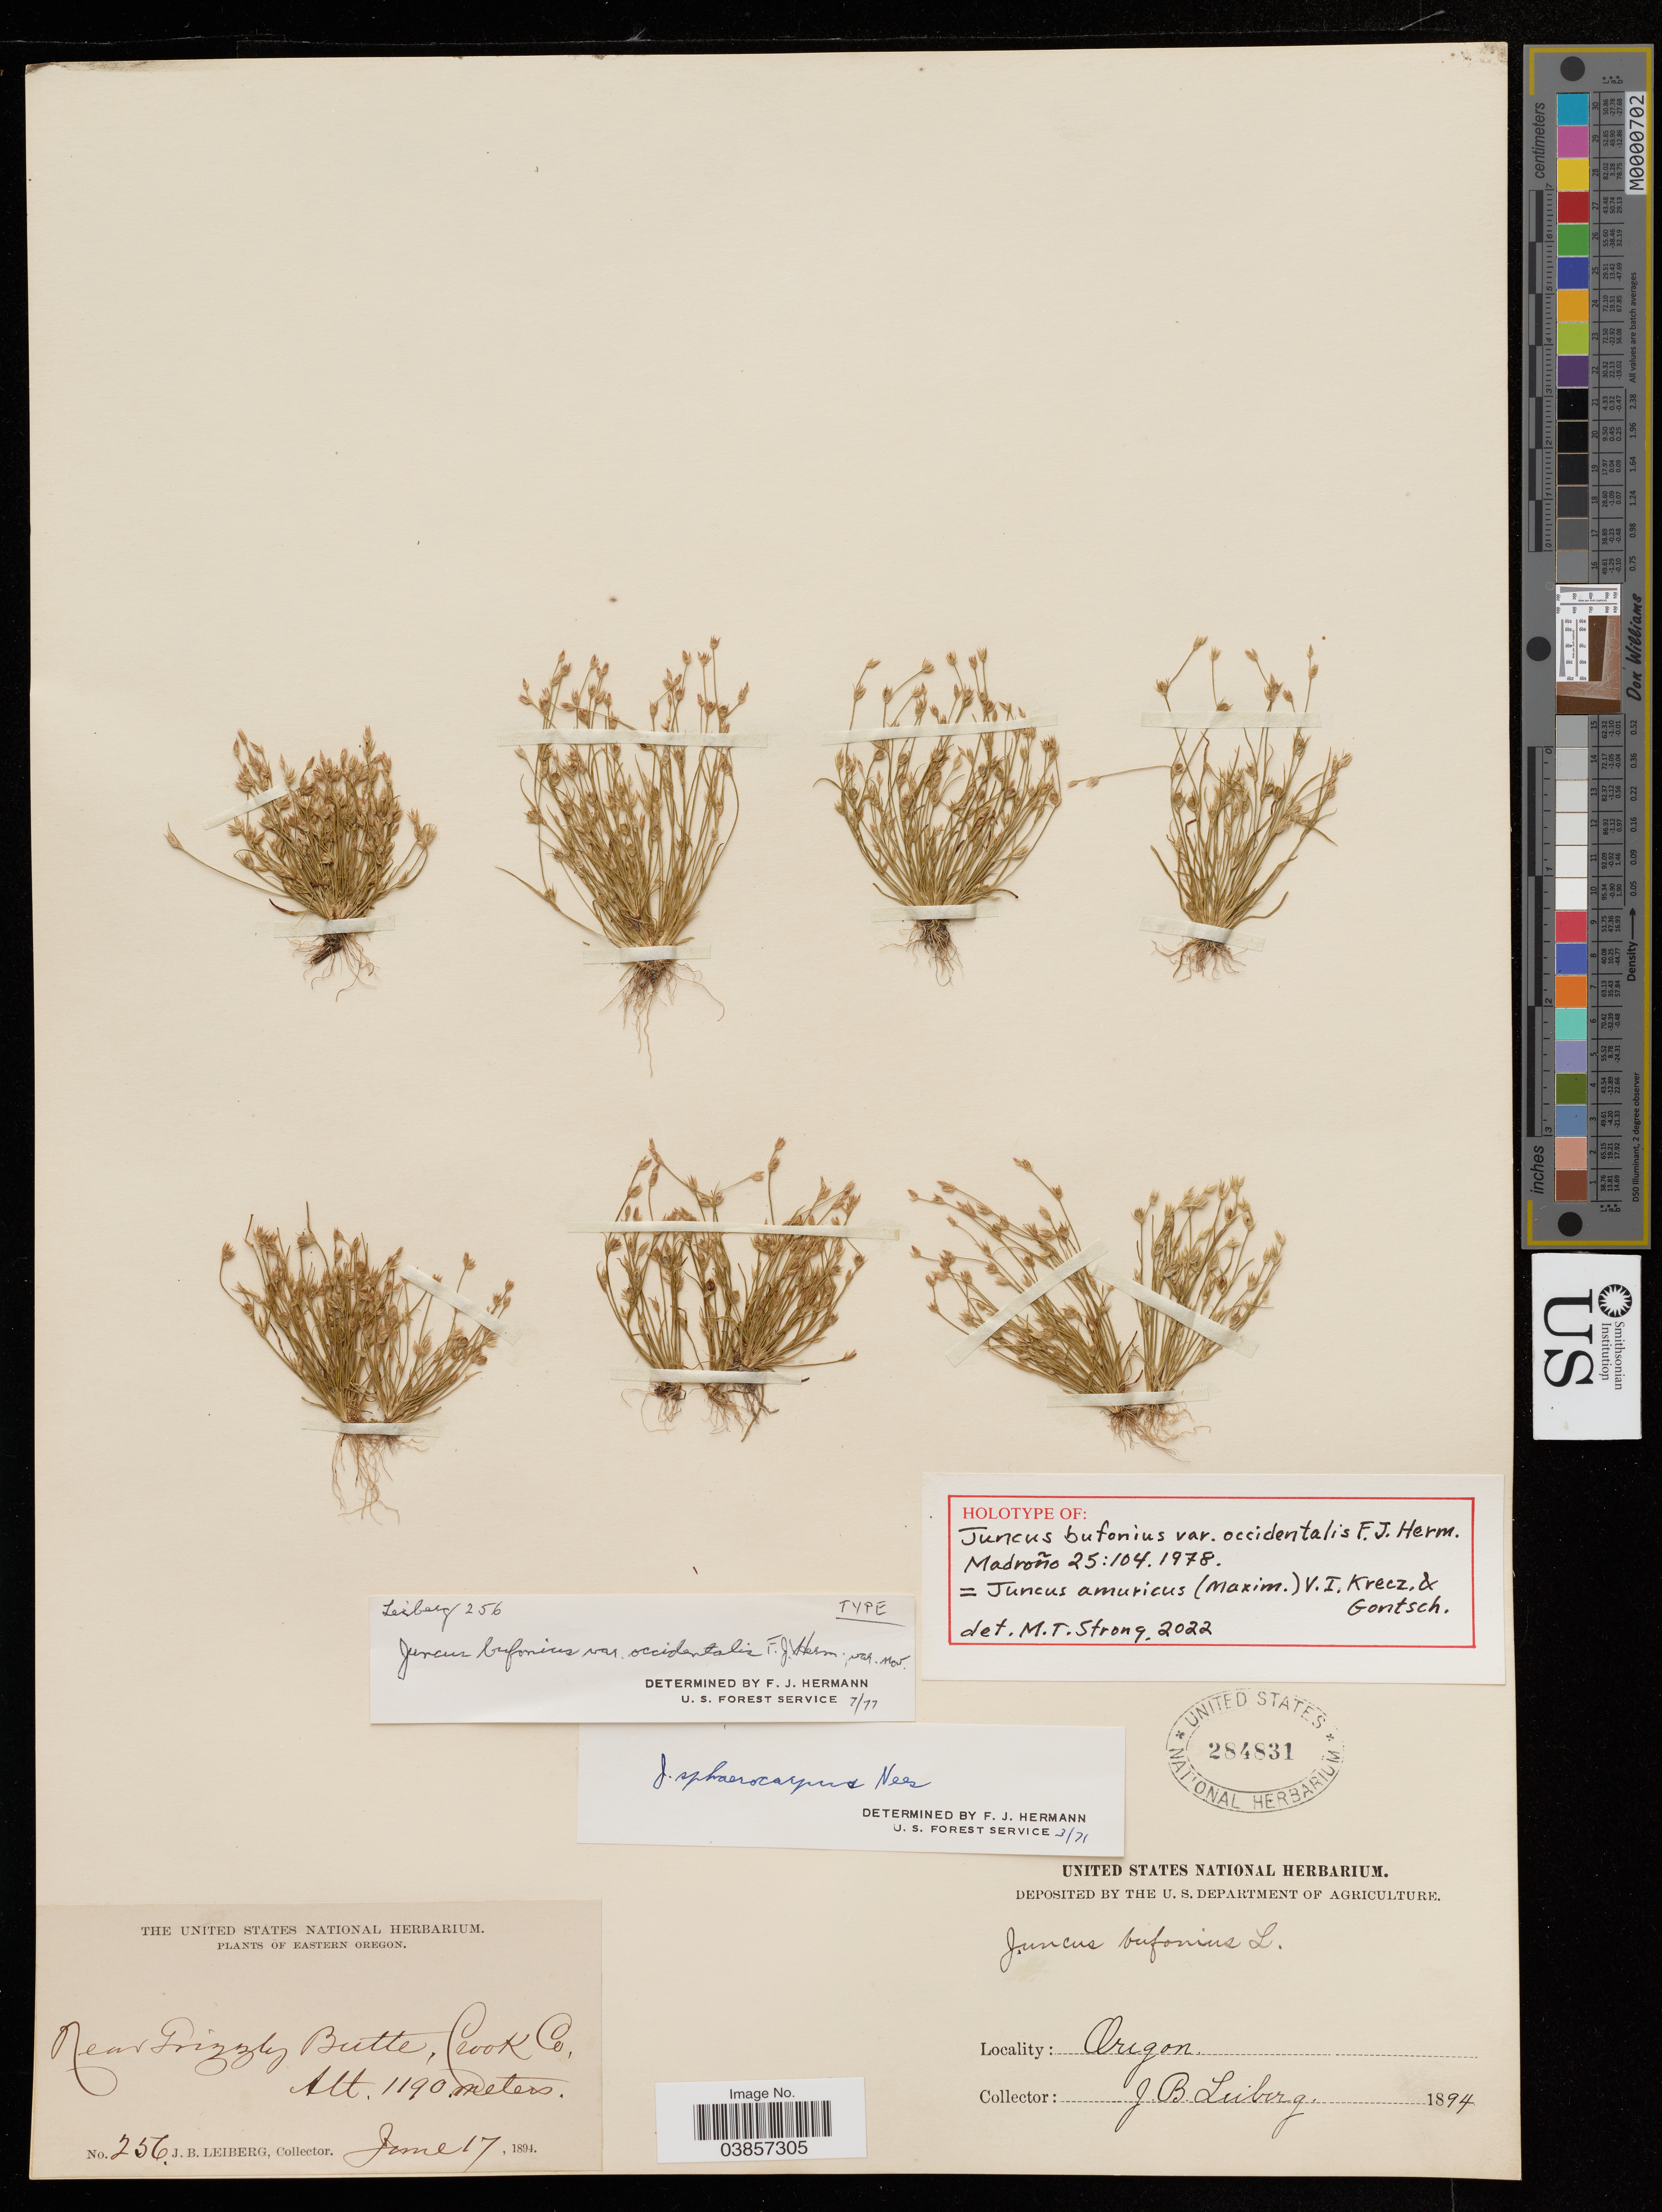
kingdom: Plantae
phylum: Tracheophyta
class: Liliopsida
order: Poales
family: Juncaceae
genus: Juncus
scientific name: Juncus bufonius var. occidentalis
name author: F.J. Herm.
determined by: Strong, Mark T., (BOT), Smithsonian Institution - National Museum of Natural History (UNITED STATES)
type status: Holotype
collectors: J. B. Leiberg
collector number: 256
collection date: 1894-06-17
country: United States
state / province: Oregon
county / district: Crook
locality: Eastern Oregon. Near Grizzly Butte, Crook Co.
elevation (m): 1190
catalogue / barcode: US 284831